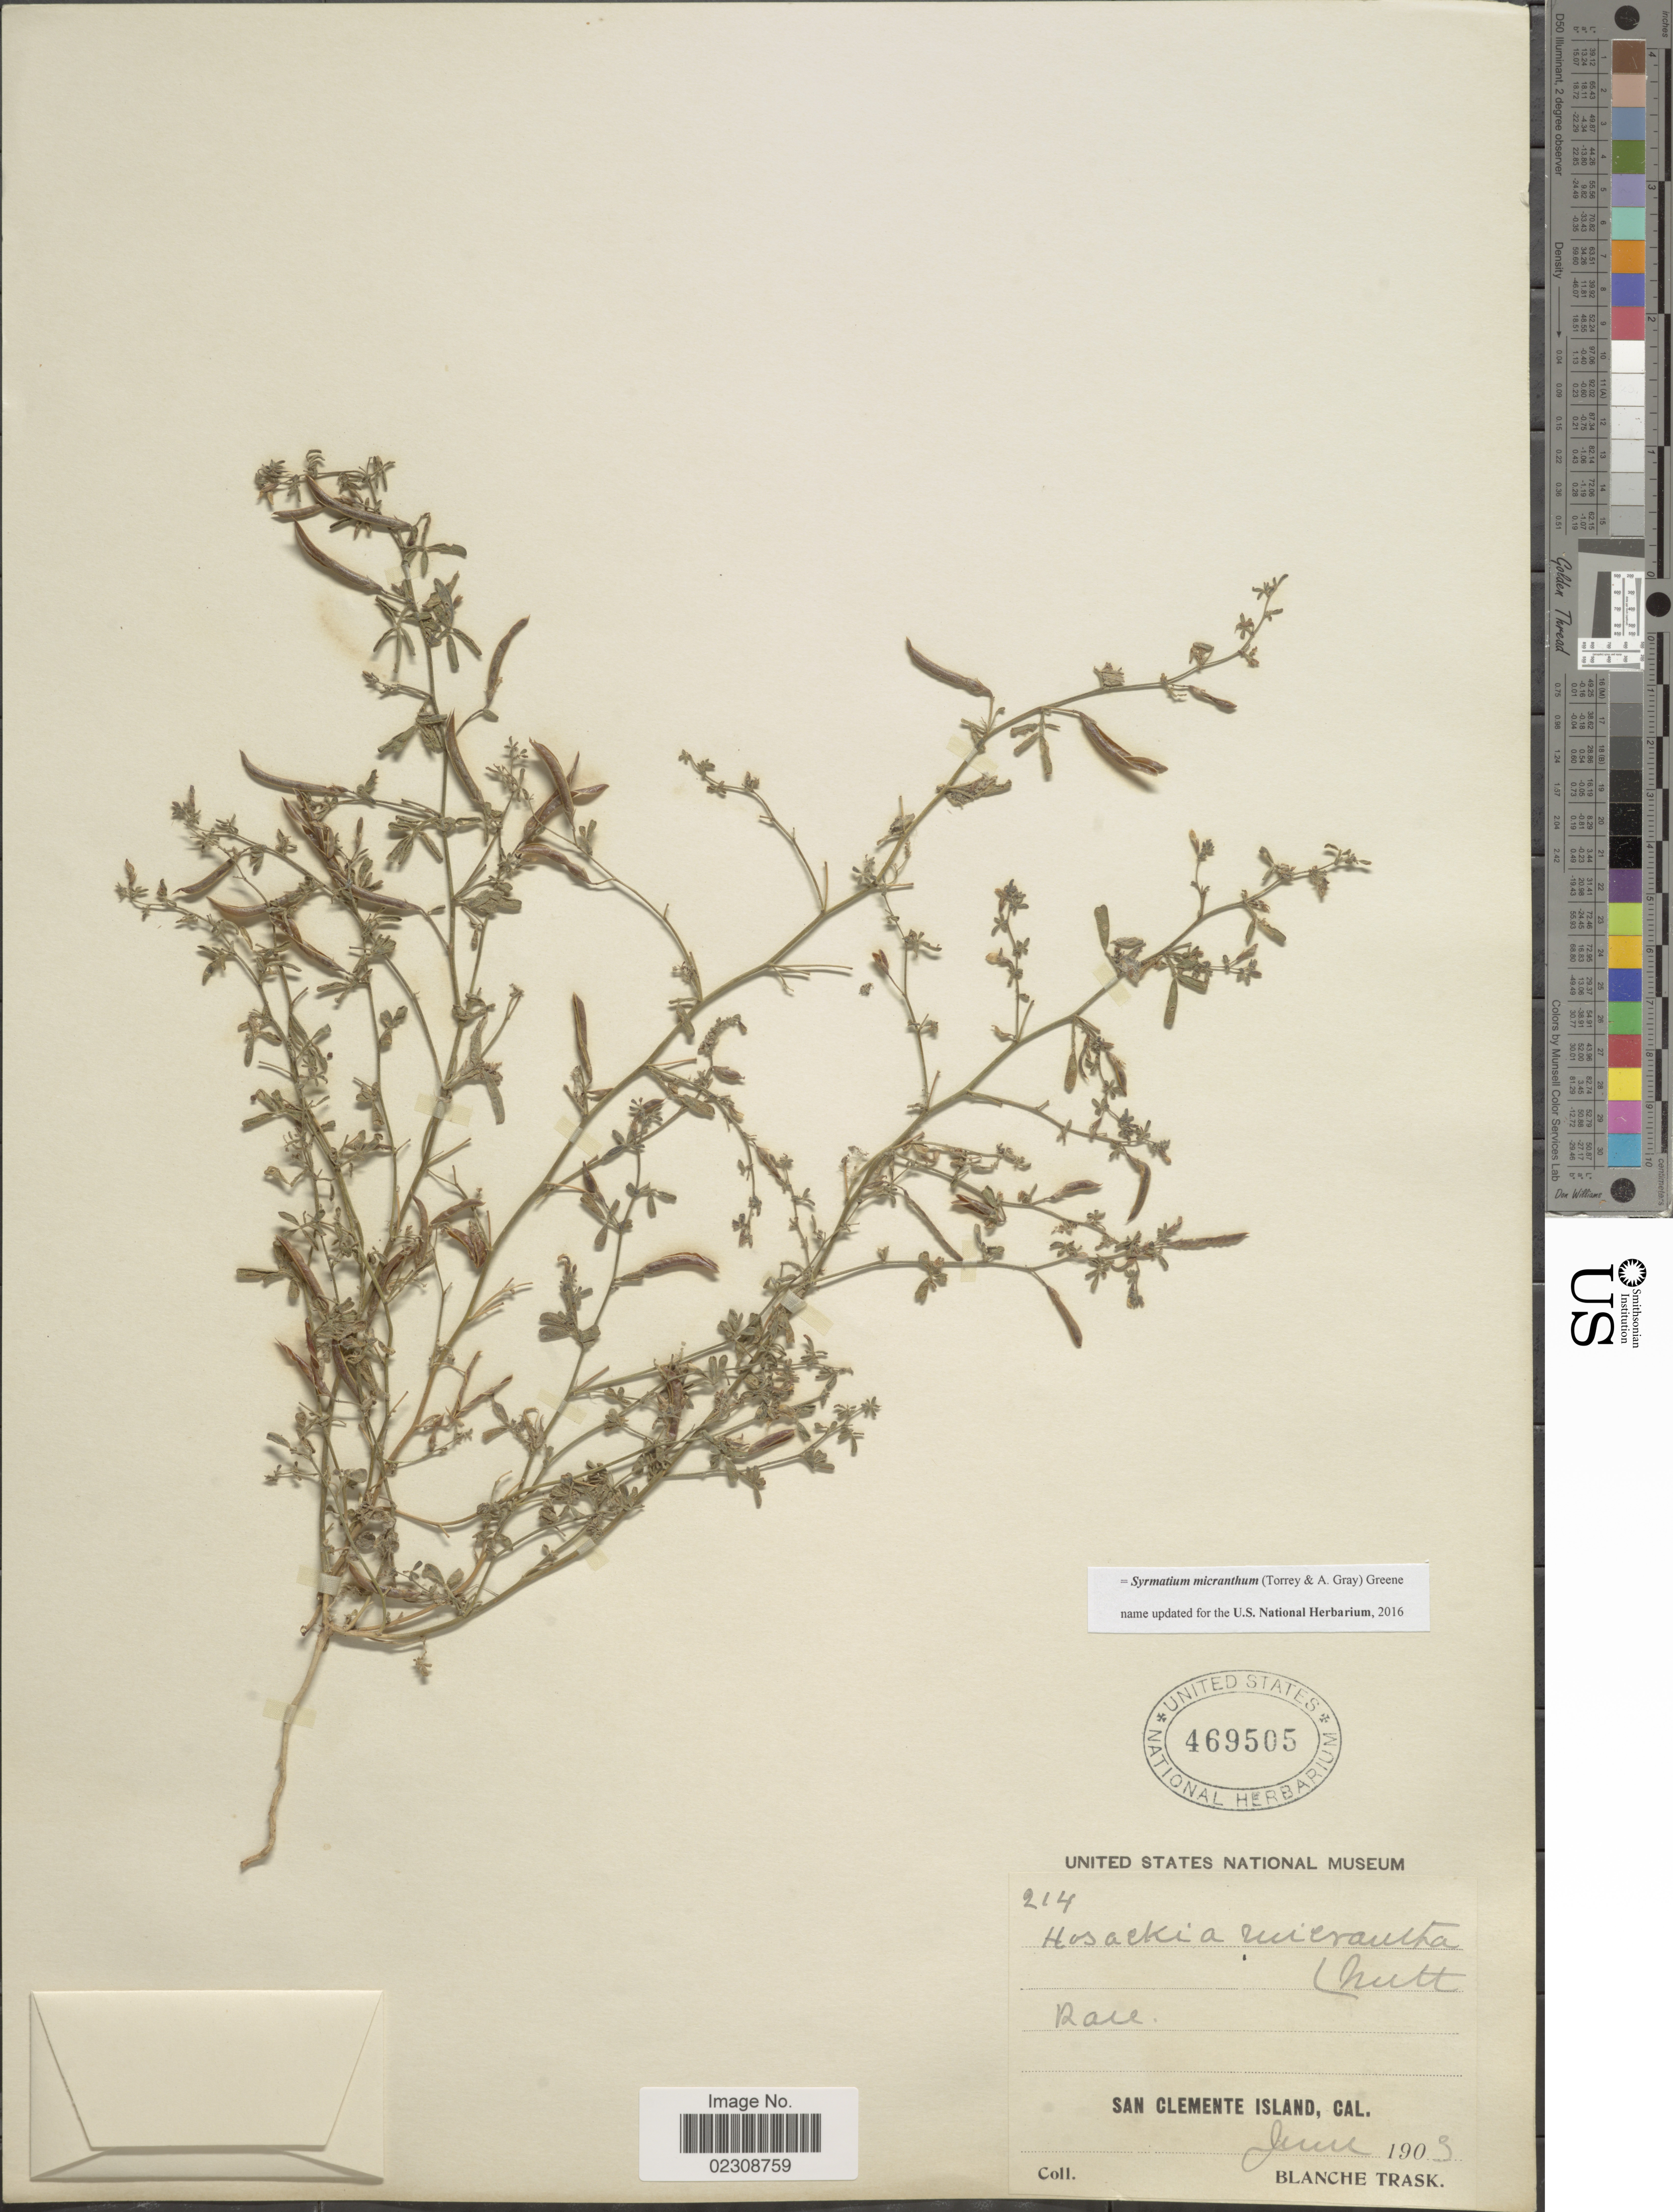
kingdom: Plantae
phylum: Tracheophyta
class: Magnoliopsida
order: Fabales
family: Fabaceae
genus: Syrmatium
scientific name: Syrmatium micranthum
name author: (Torr. & A. Gray) Greene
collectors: B. Trask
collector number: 214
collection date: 1903-06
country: United States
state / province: California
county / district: Los Angeles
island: San Clemente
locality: San Clemente Island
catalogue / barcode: US 469505